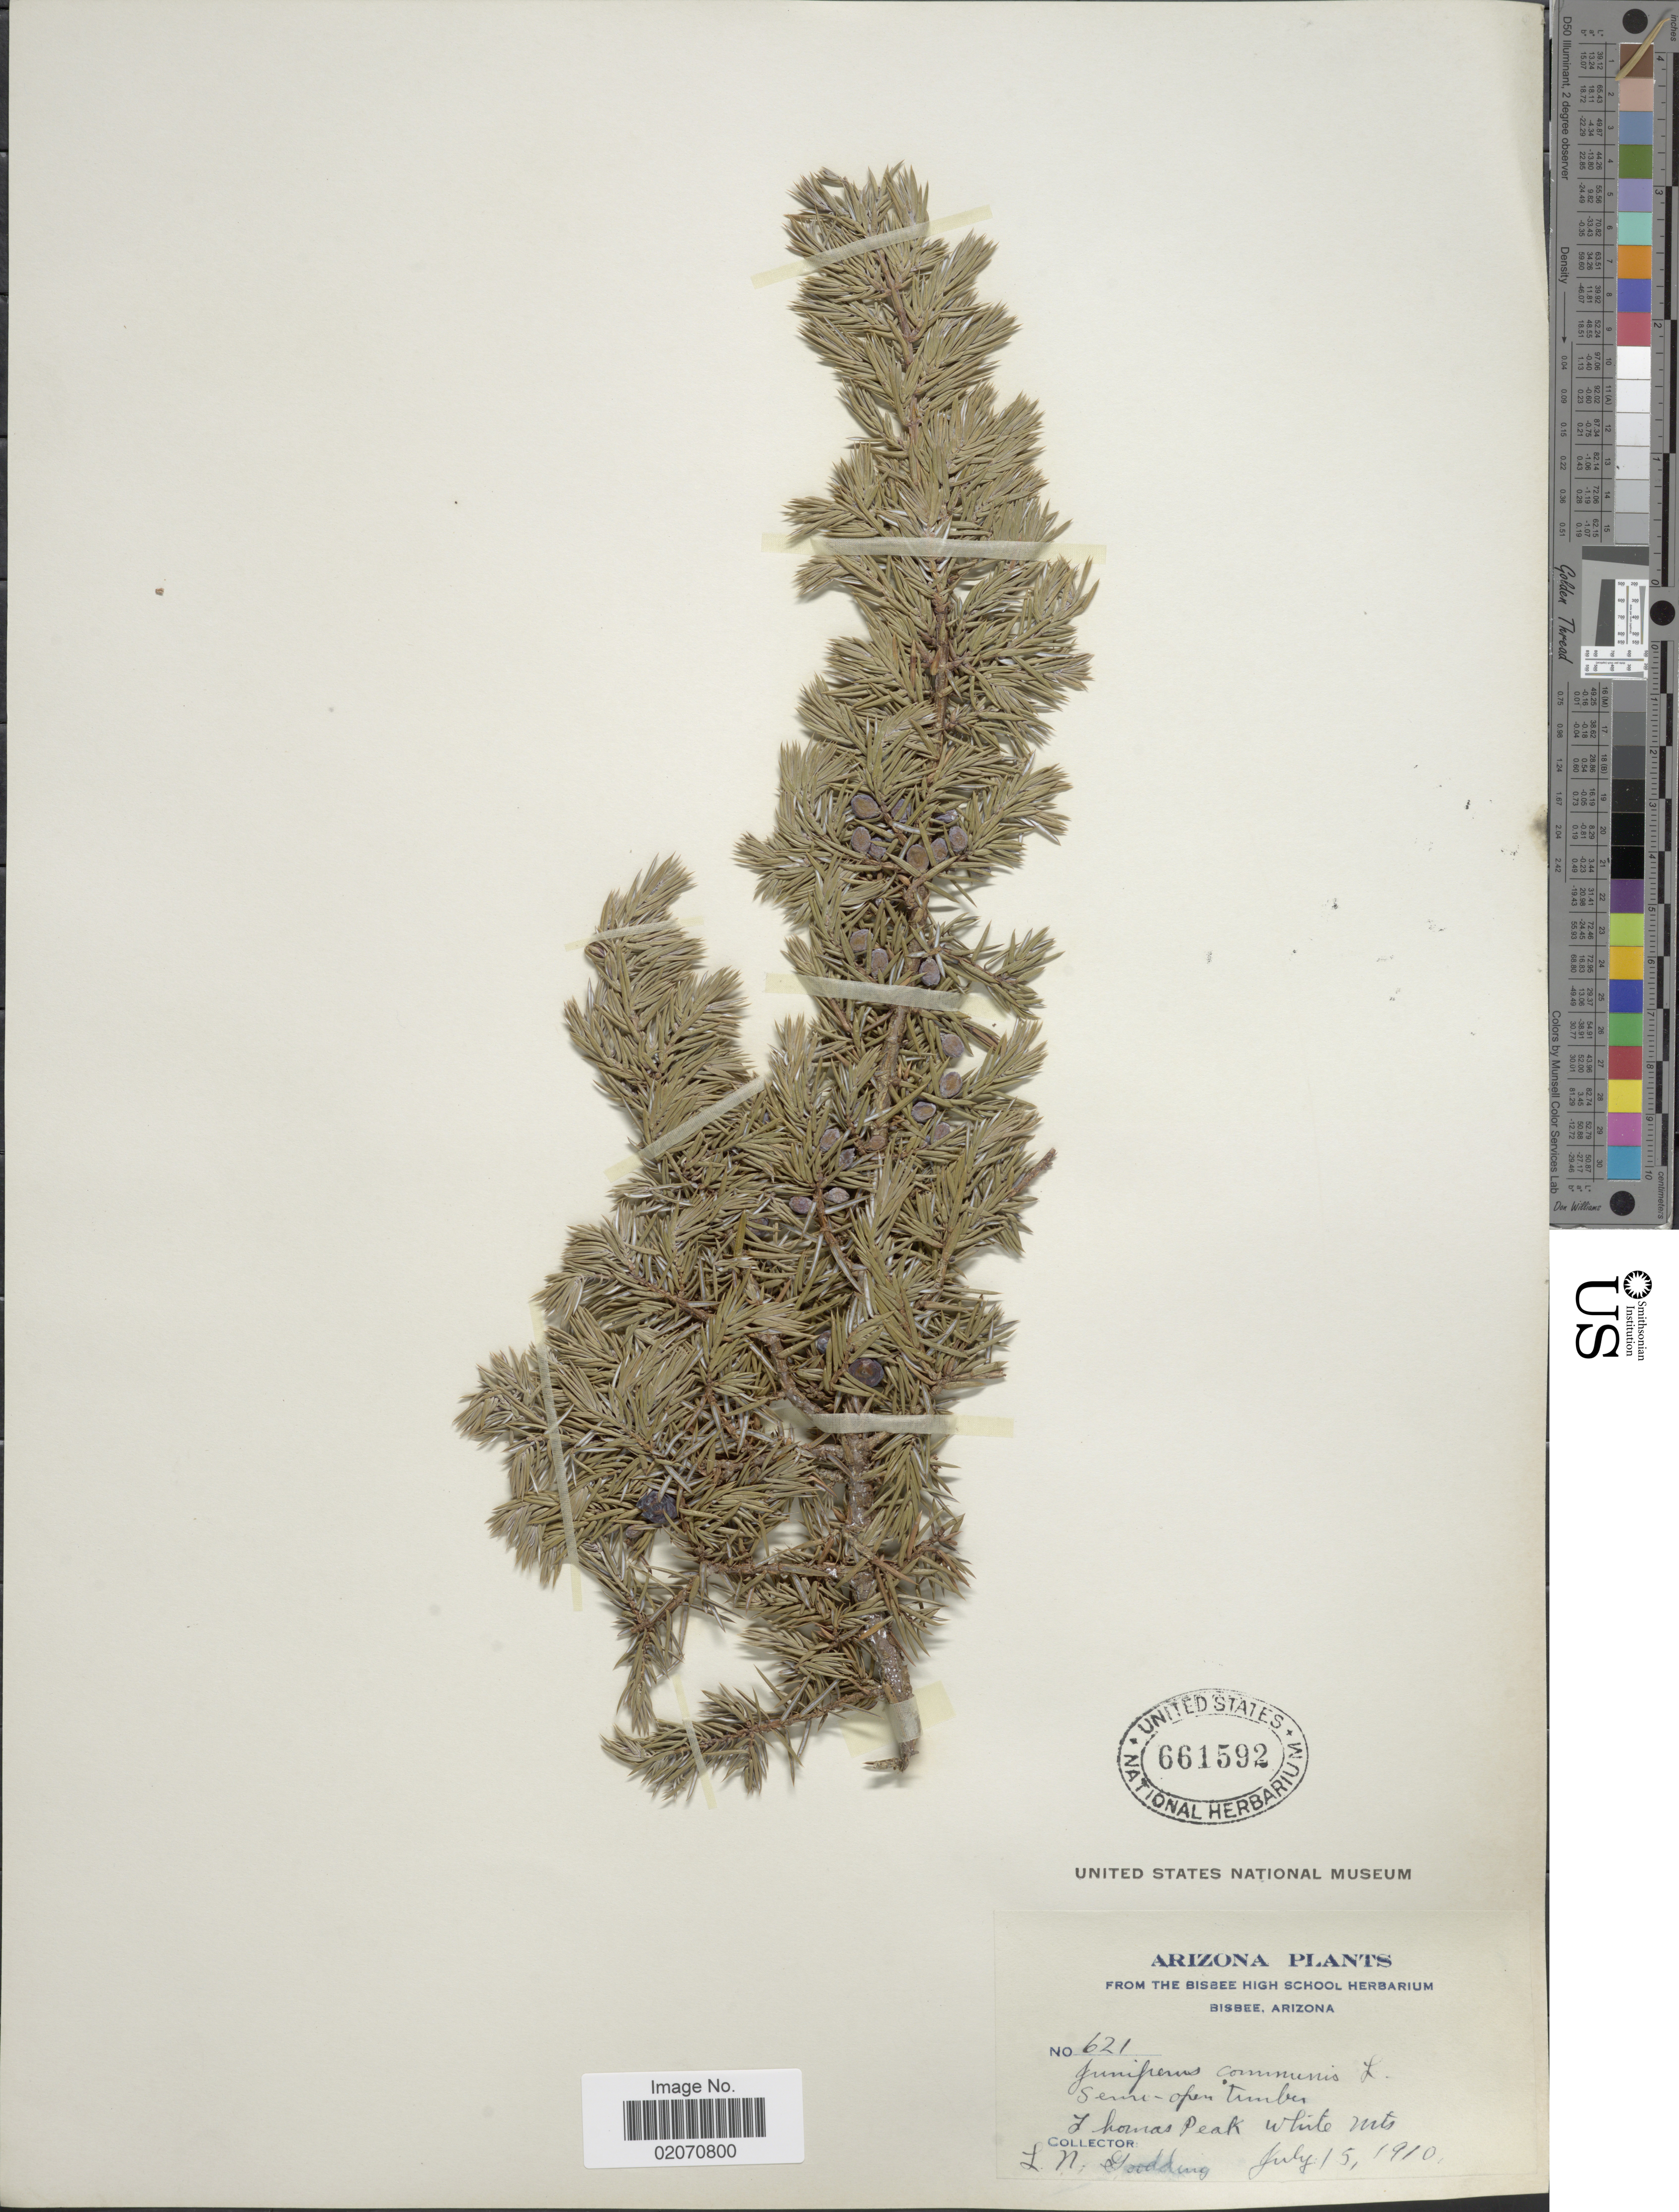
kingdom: Plantae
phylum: Tracheophyta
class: Pinopsida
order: Pinales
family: Cupressaceae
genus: Juniperus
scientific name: Juniperus communis subsp. nana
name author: (Willd.) Syme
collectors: L. N. Goodding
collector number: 621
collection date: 1910-07-15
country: United States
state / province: Arizona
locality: Thomas Peak, White Mts.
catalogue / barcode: US 661592